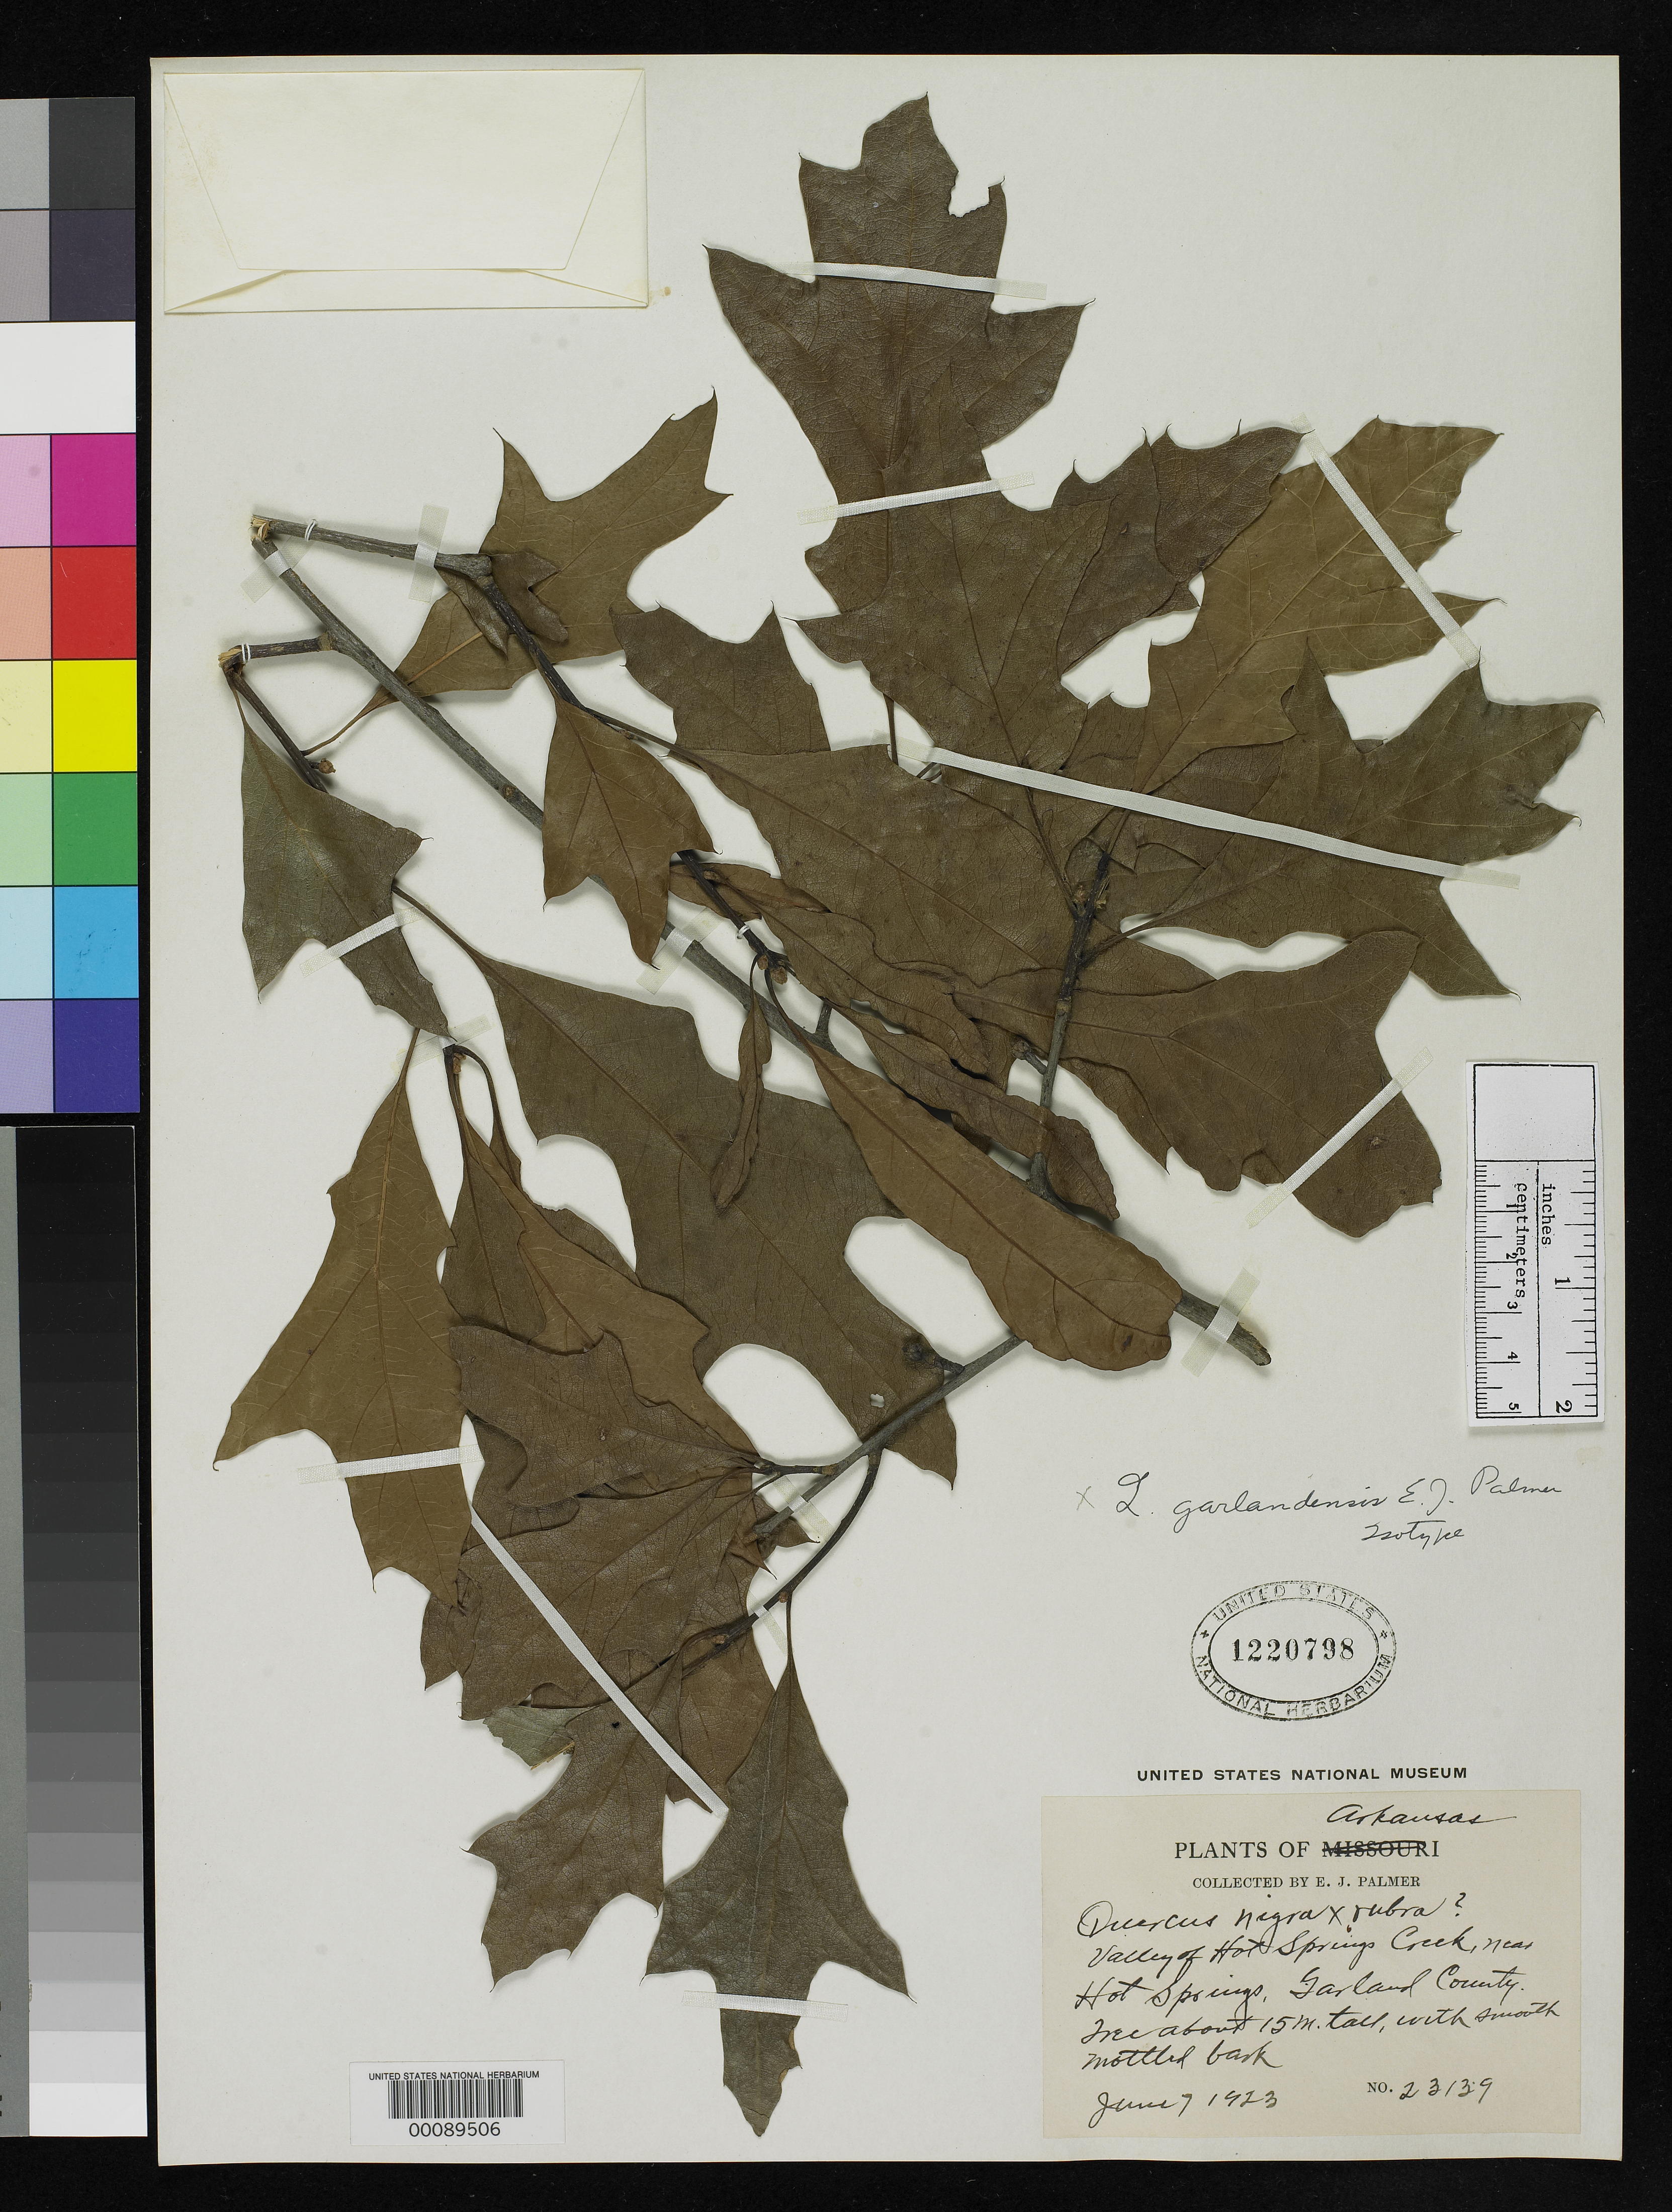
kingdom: Plantae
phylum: Tracheophyta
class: Magnoliopsida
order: Fagales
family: Fagaceae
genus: Quercus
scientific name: Quercus x garlandensis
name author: E.J. Palmer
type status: Isotype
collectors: E. J. Palmer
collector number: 23139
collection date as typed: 07 Jun 1923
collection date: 1923-06-07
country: United States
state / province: Arkansas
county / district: Garland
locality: Valley of Hot Springs Creek, near Hot Springs.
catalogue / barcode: US 1220798